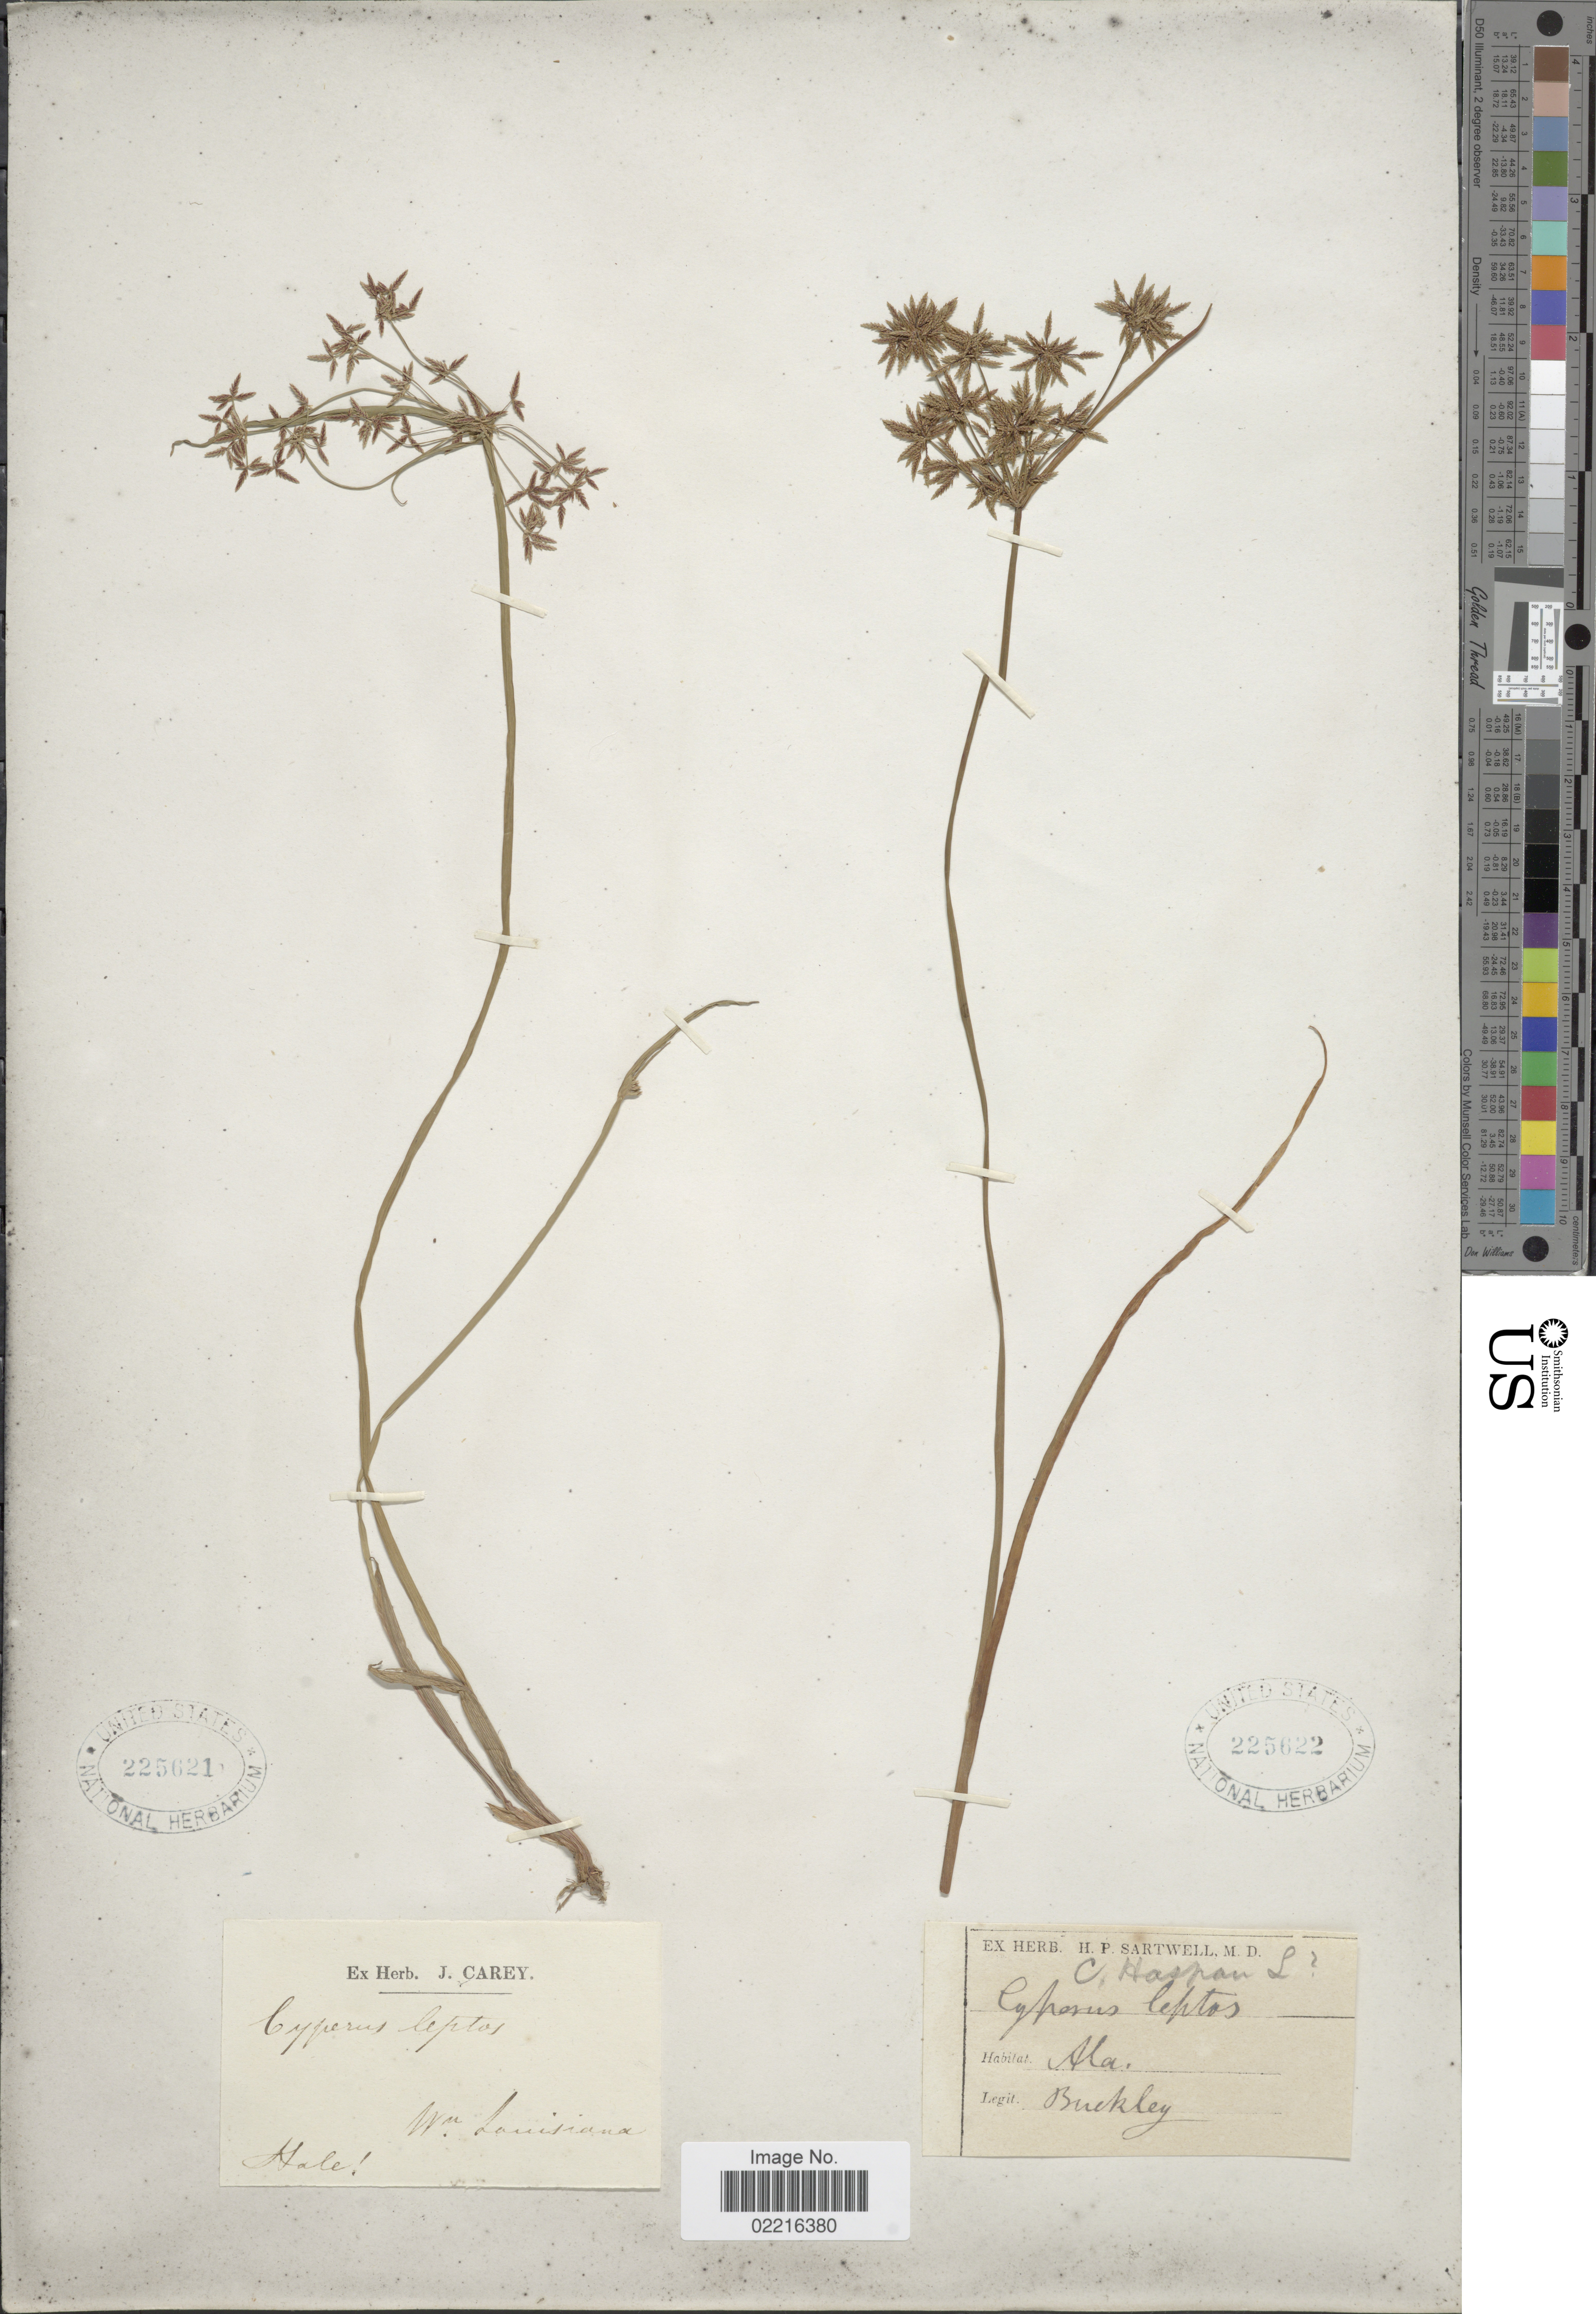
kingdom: Plantae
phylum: Tracheophyta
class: Liliopsida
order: Poales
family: Cyperaceae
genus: Cyperus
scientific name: Cyperus haspan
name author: L.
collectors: -- Hale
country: United States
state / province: Louisiana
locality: Nr. [interpreted] Louisiana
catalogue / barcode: US 225621